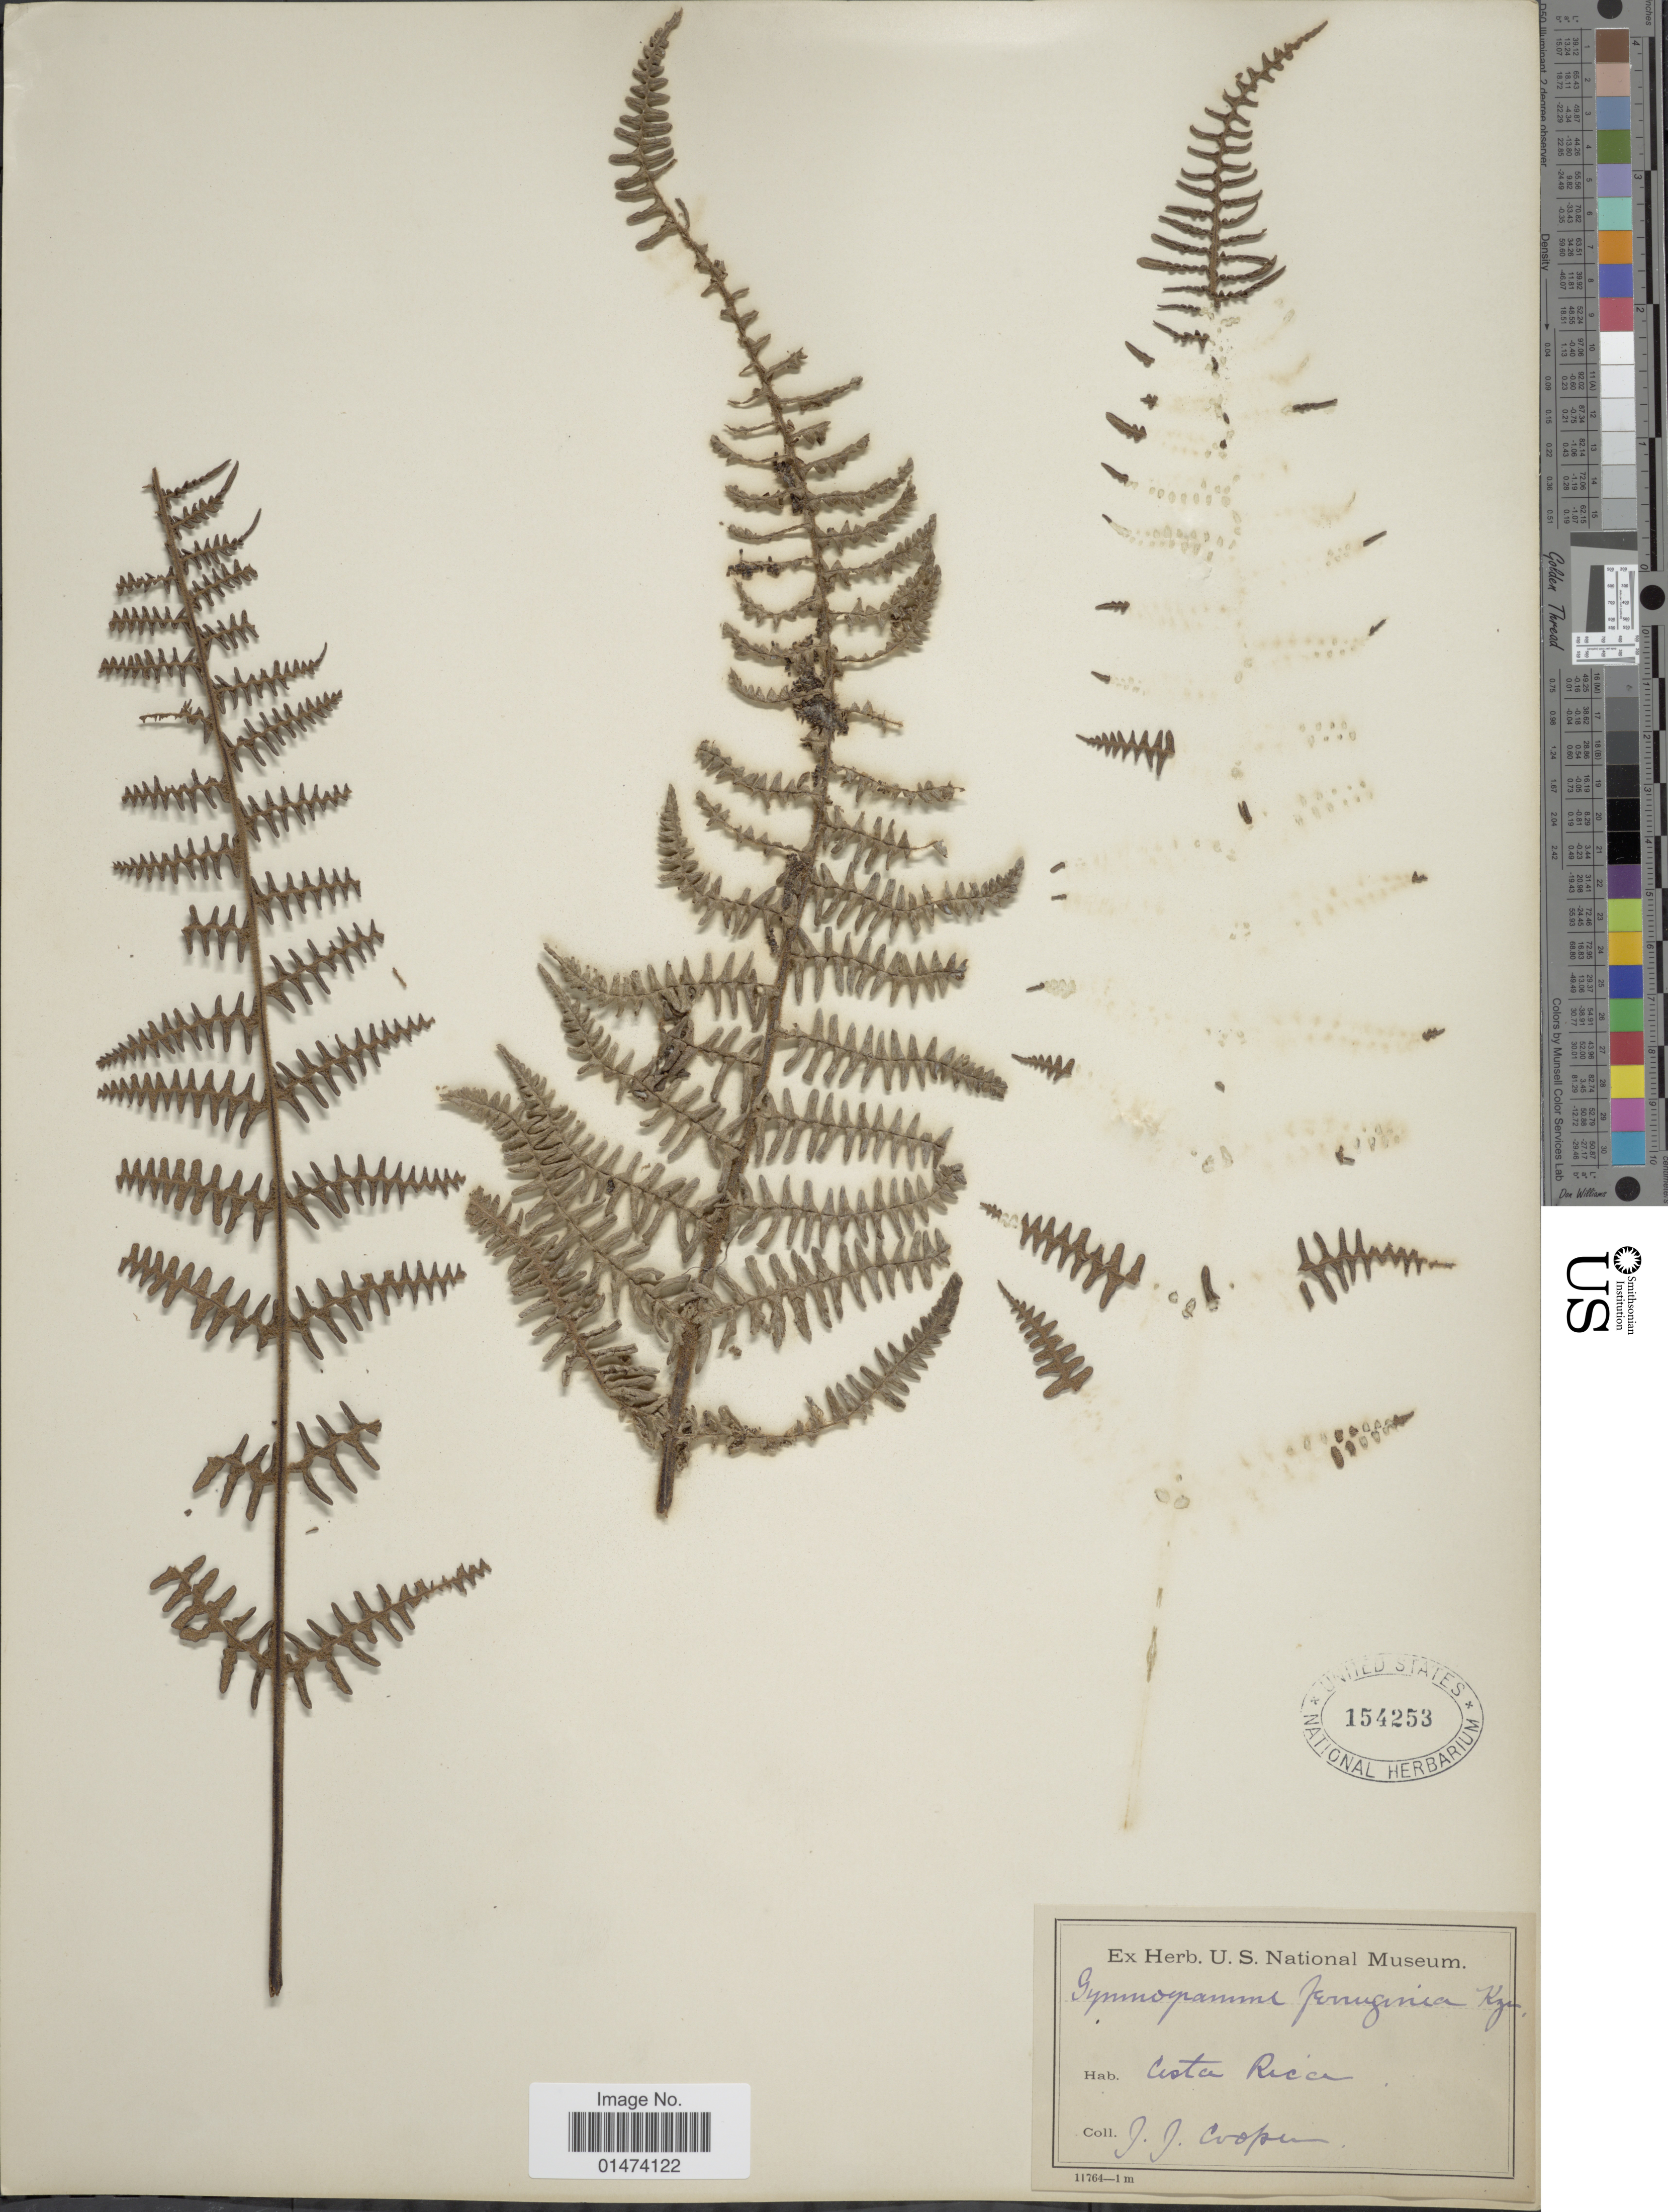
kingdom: Plantae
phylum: Tracheophyta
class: Polypodiopsida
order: Polypodiales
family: Pteridaceae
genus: Pityrogramma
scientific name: Pityrogramma ferruginea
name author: (Kunze) Maxon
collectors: J. J. Cooper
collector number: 11764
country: Costa Rica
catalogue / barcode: US 154253